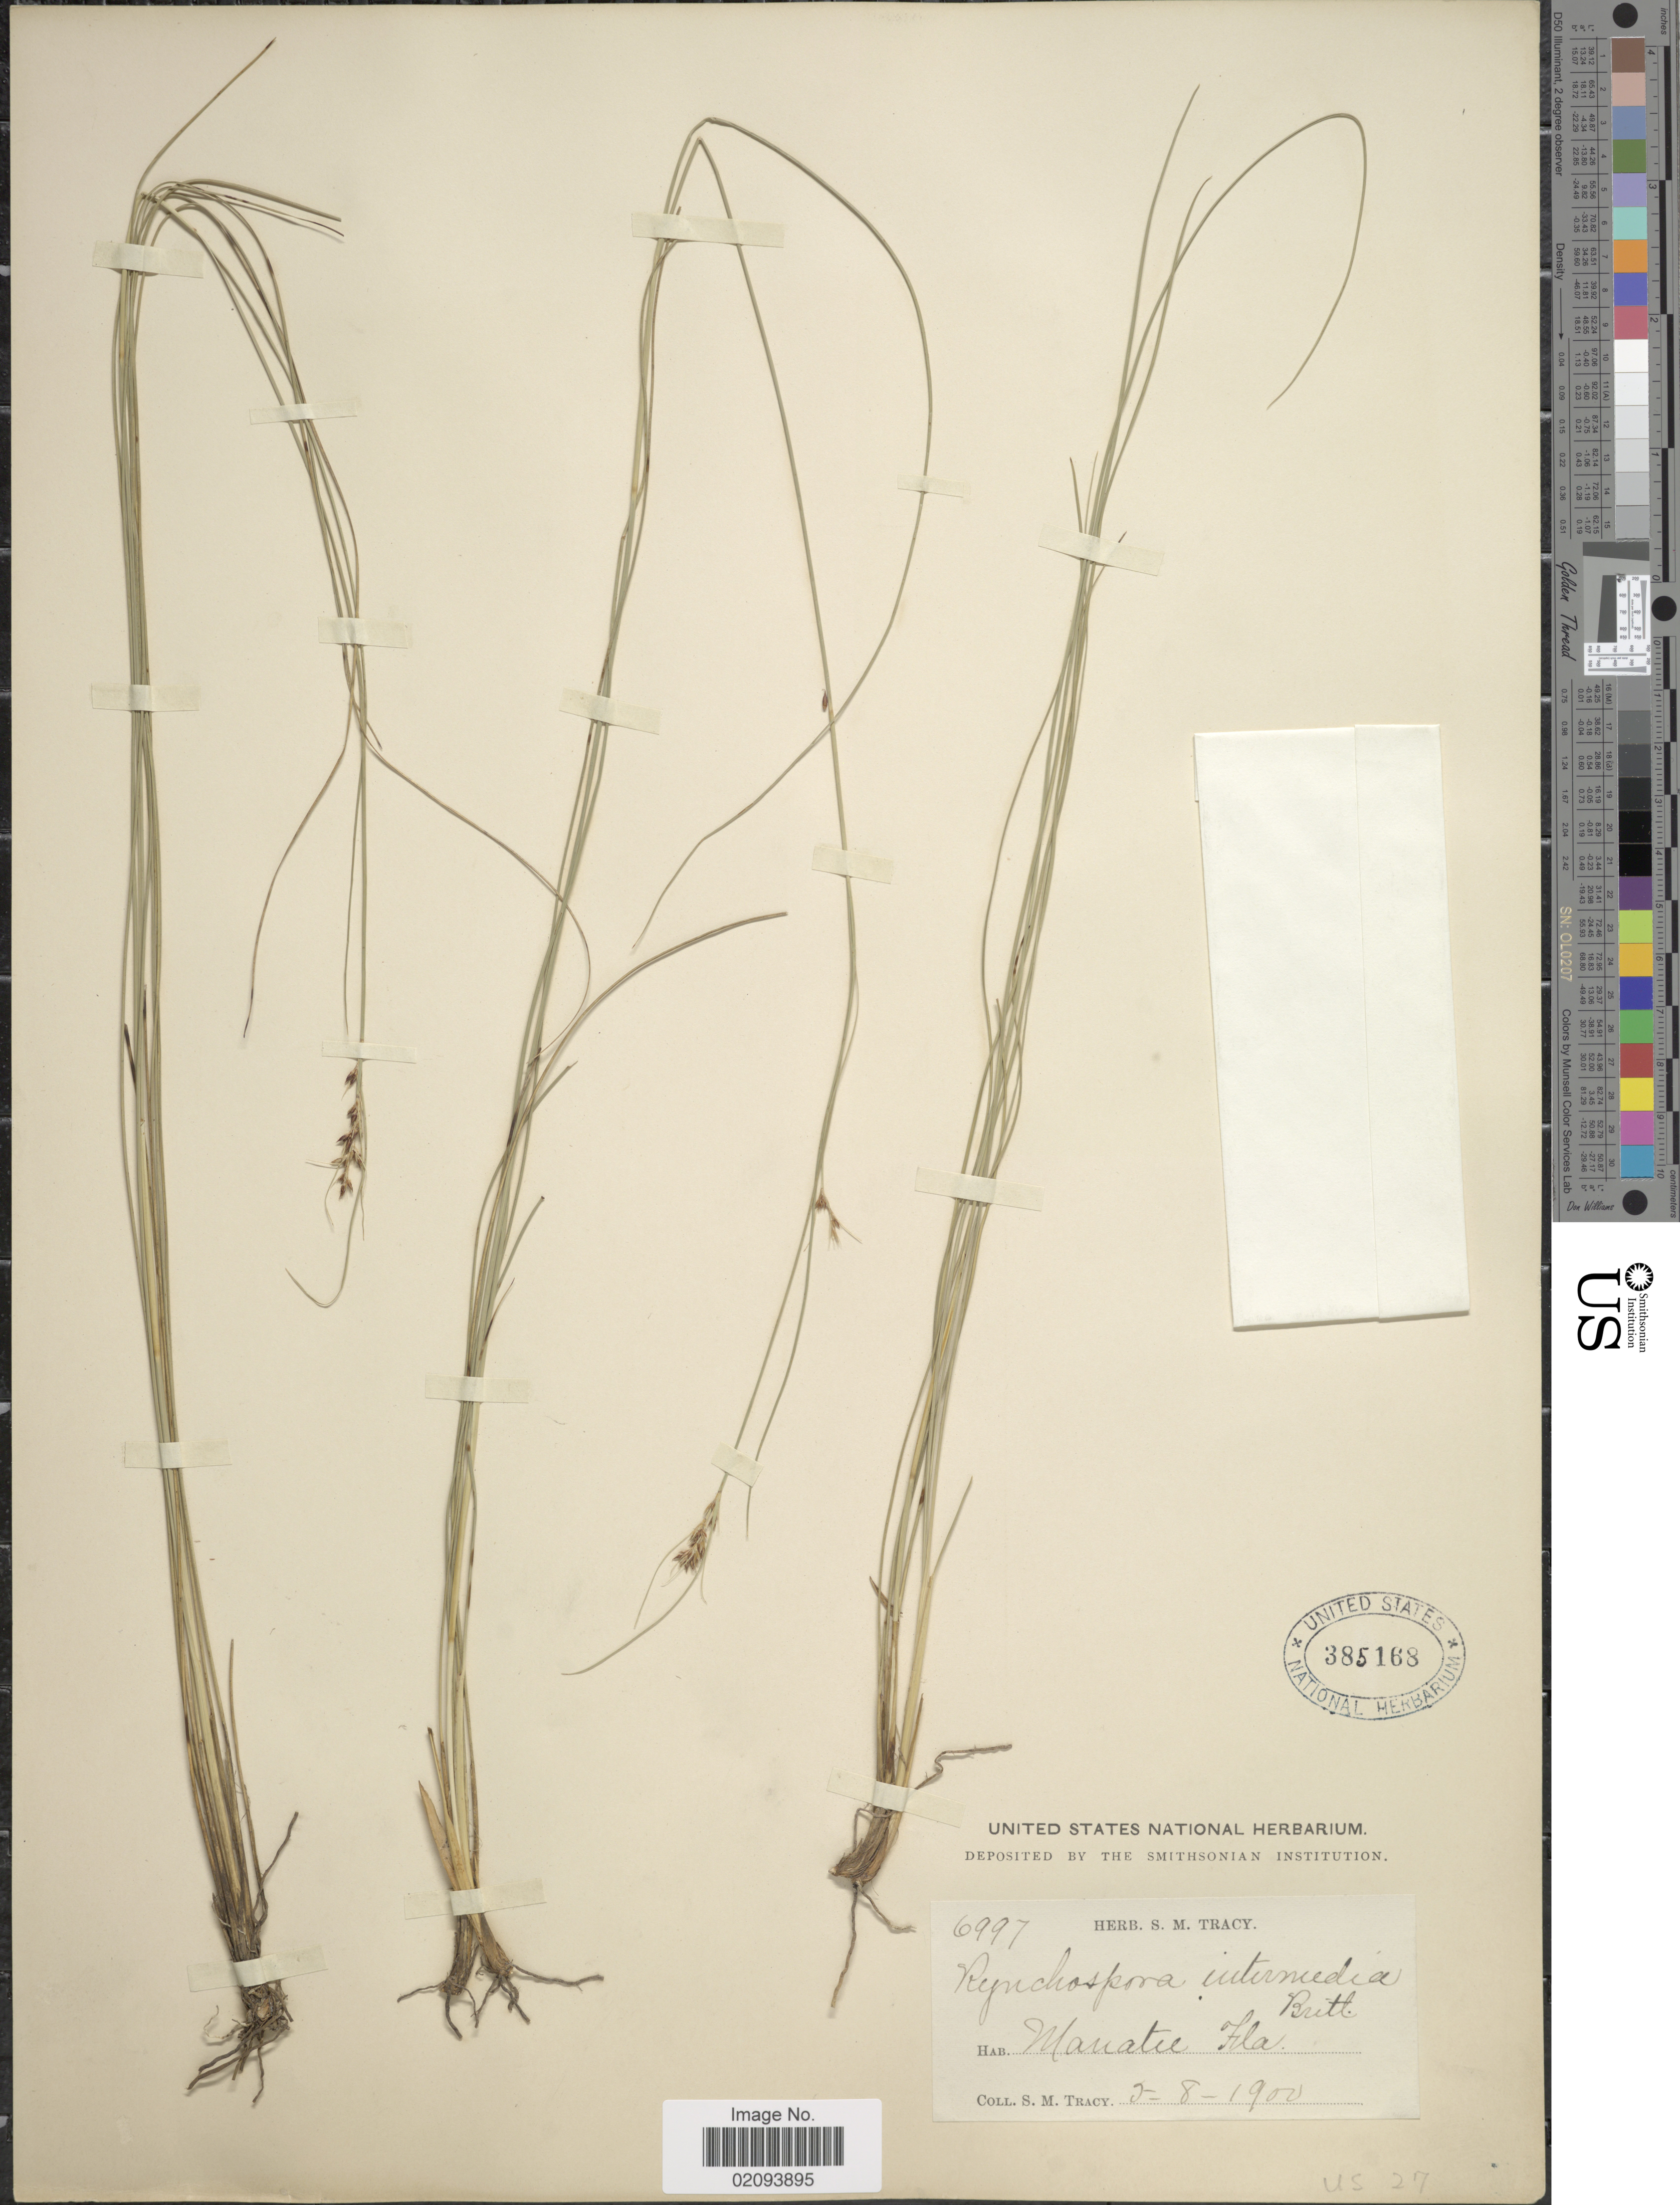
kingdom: Plantae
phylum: Tracheophyta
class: Liliopsida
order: Poales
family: Cyperaceae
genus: Rhynchospora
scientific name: Rhynchospora intermedia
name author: (Chapm.) Britton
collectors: S. M. Tracy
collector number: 6997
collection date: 1900-05-08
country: United States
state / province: Florida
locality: Manatee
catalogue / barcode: US 385168